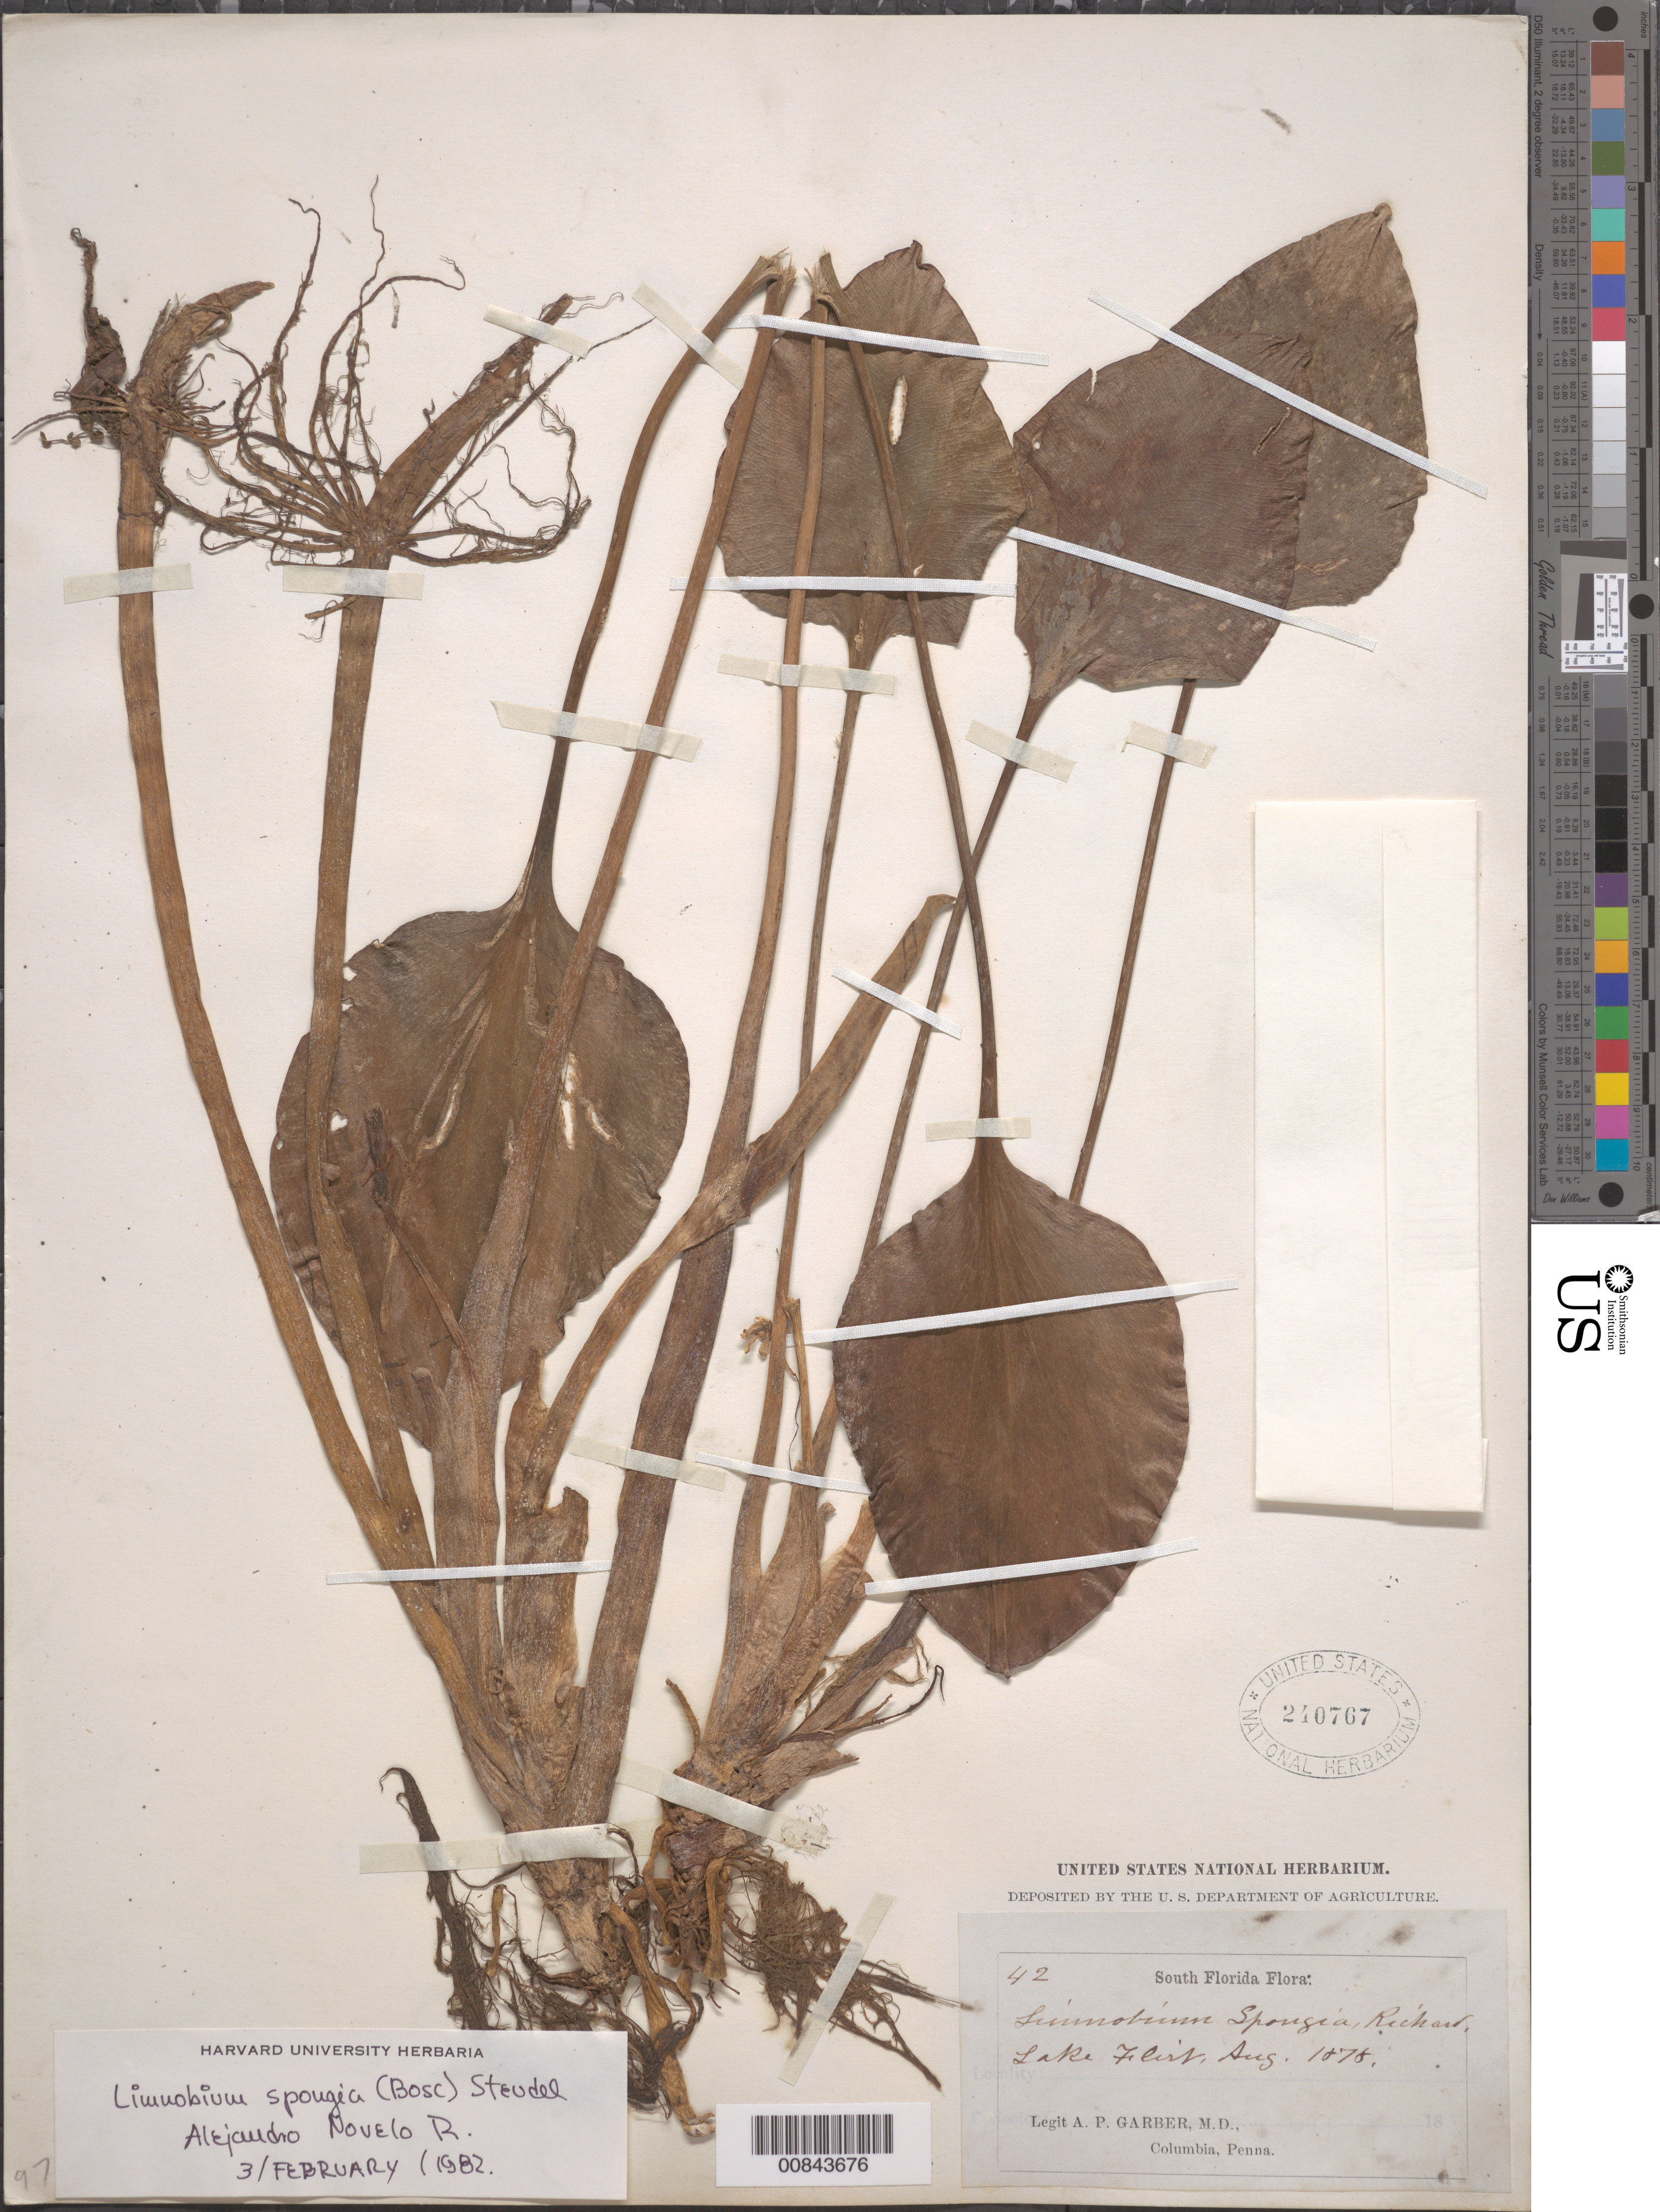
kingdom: Plantae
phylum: Tracheophyta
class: Liliopsida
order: Alismatales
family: Hydrocharitaceae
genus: Limnobium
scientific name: Limnobium spongia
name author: (Bosc) Rich. ex Steud.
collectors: A. P. Garber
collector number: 42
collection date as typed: Aug 1878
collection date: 1878-08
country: United States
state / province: Florida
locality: Lake Flirt.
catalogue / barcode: US 240767